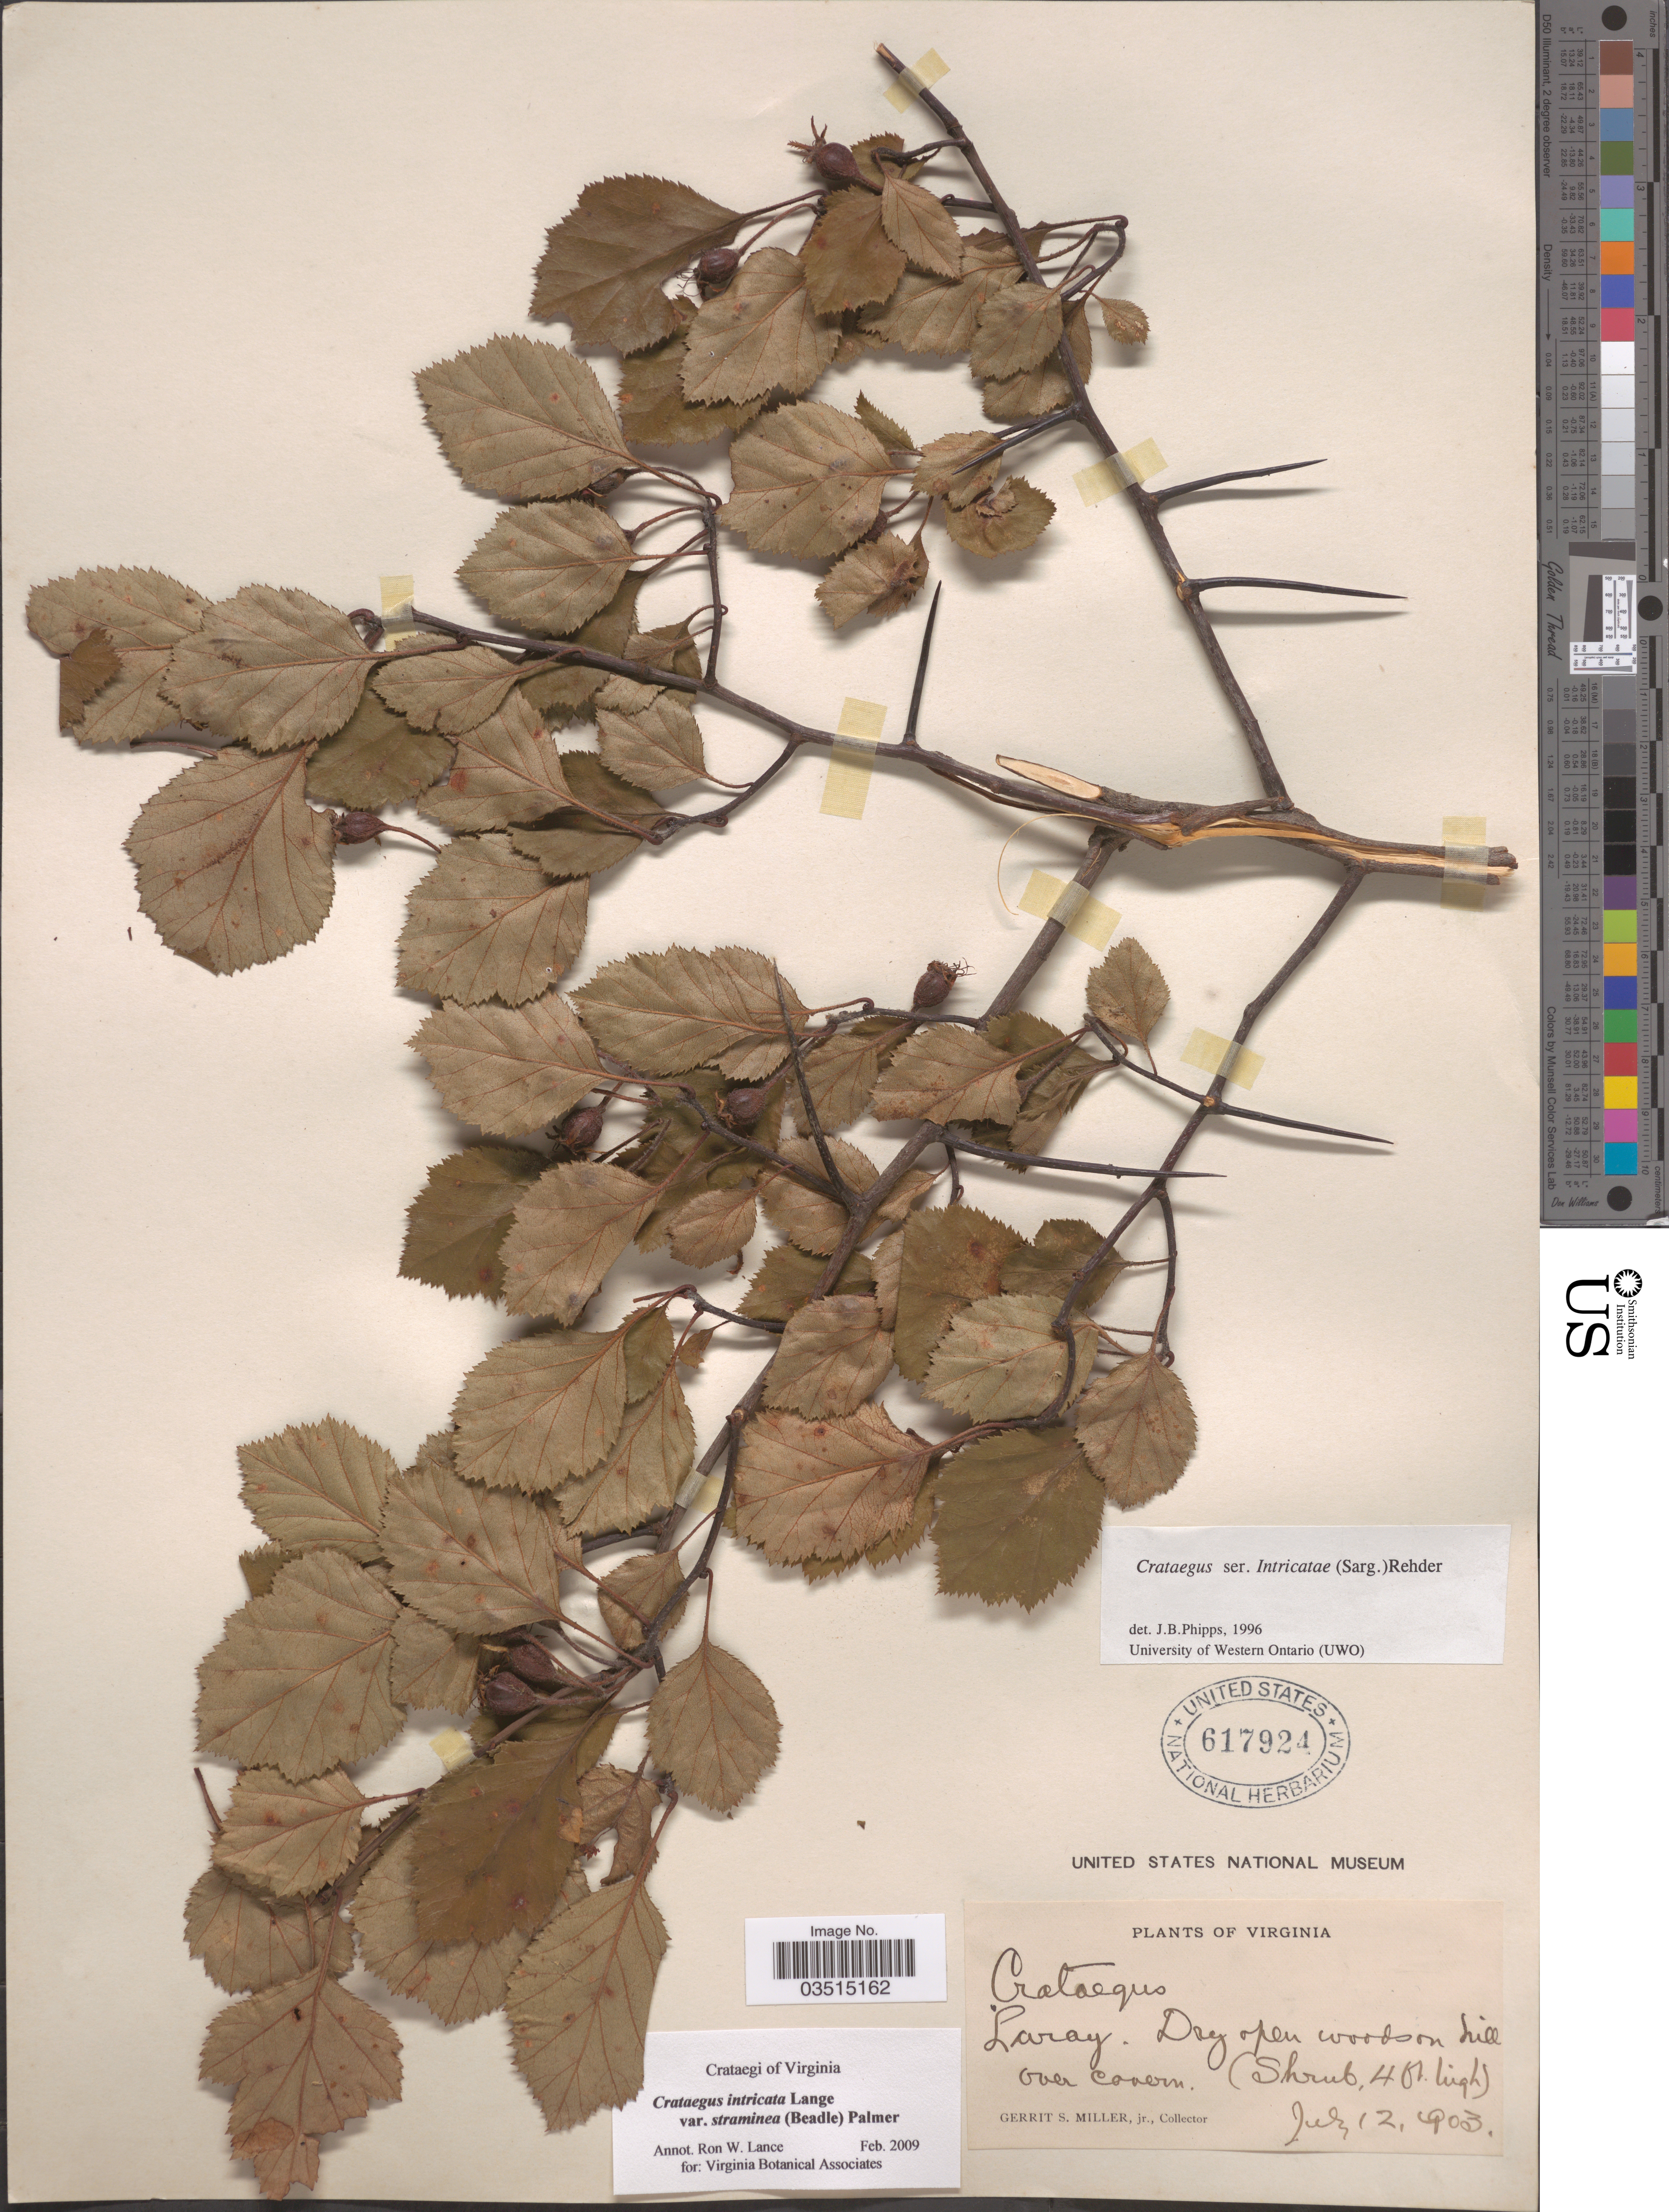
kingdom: Plantae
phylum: Tracheophyta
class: Magnoliopsida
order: Rosales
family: Rosaceae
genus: Crataegus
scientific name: Crataegus intricata var. straminea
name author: (Beadle) E.J. Palmer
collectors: G. S. Miller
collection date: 1903-07-12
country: United States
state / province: Virginia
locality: Luray.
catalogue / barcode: US 617924